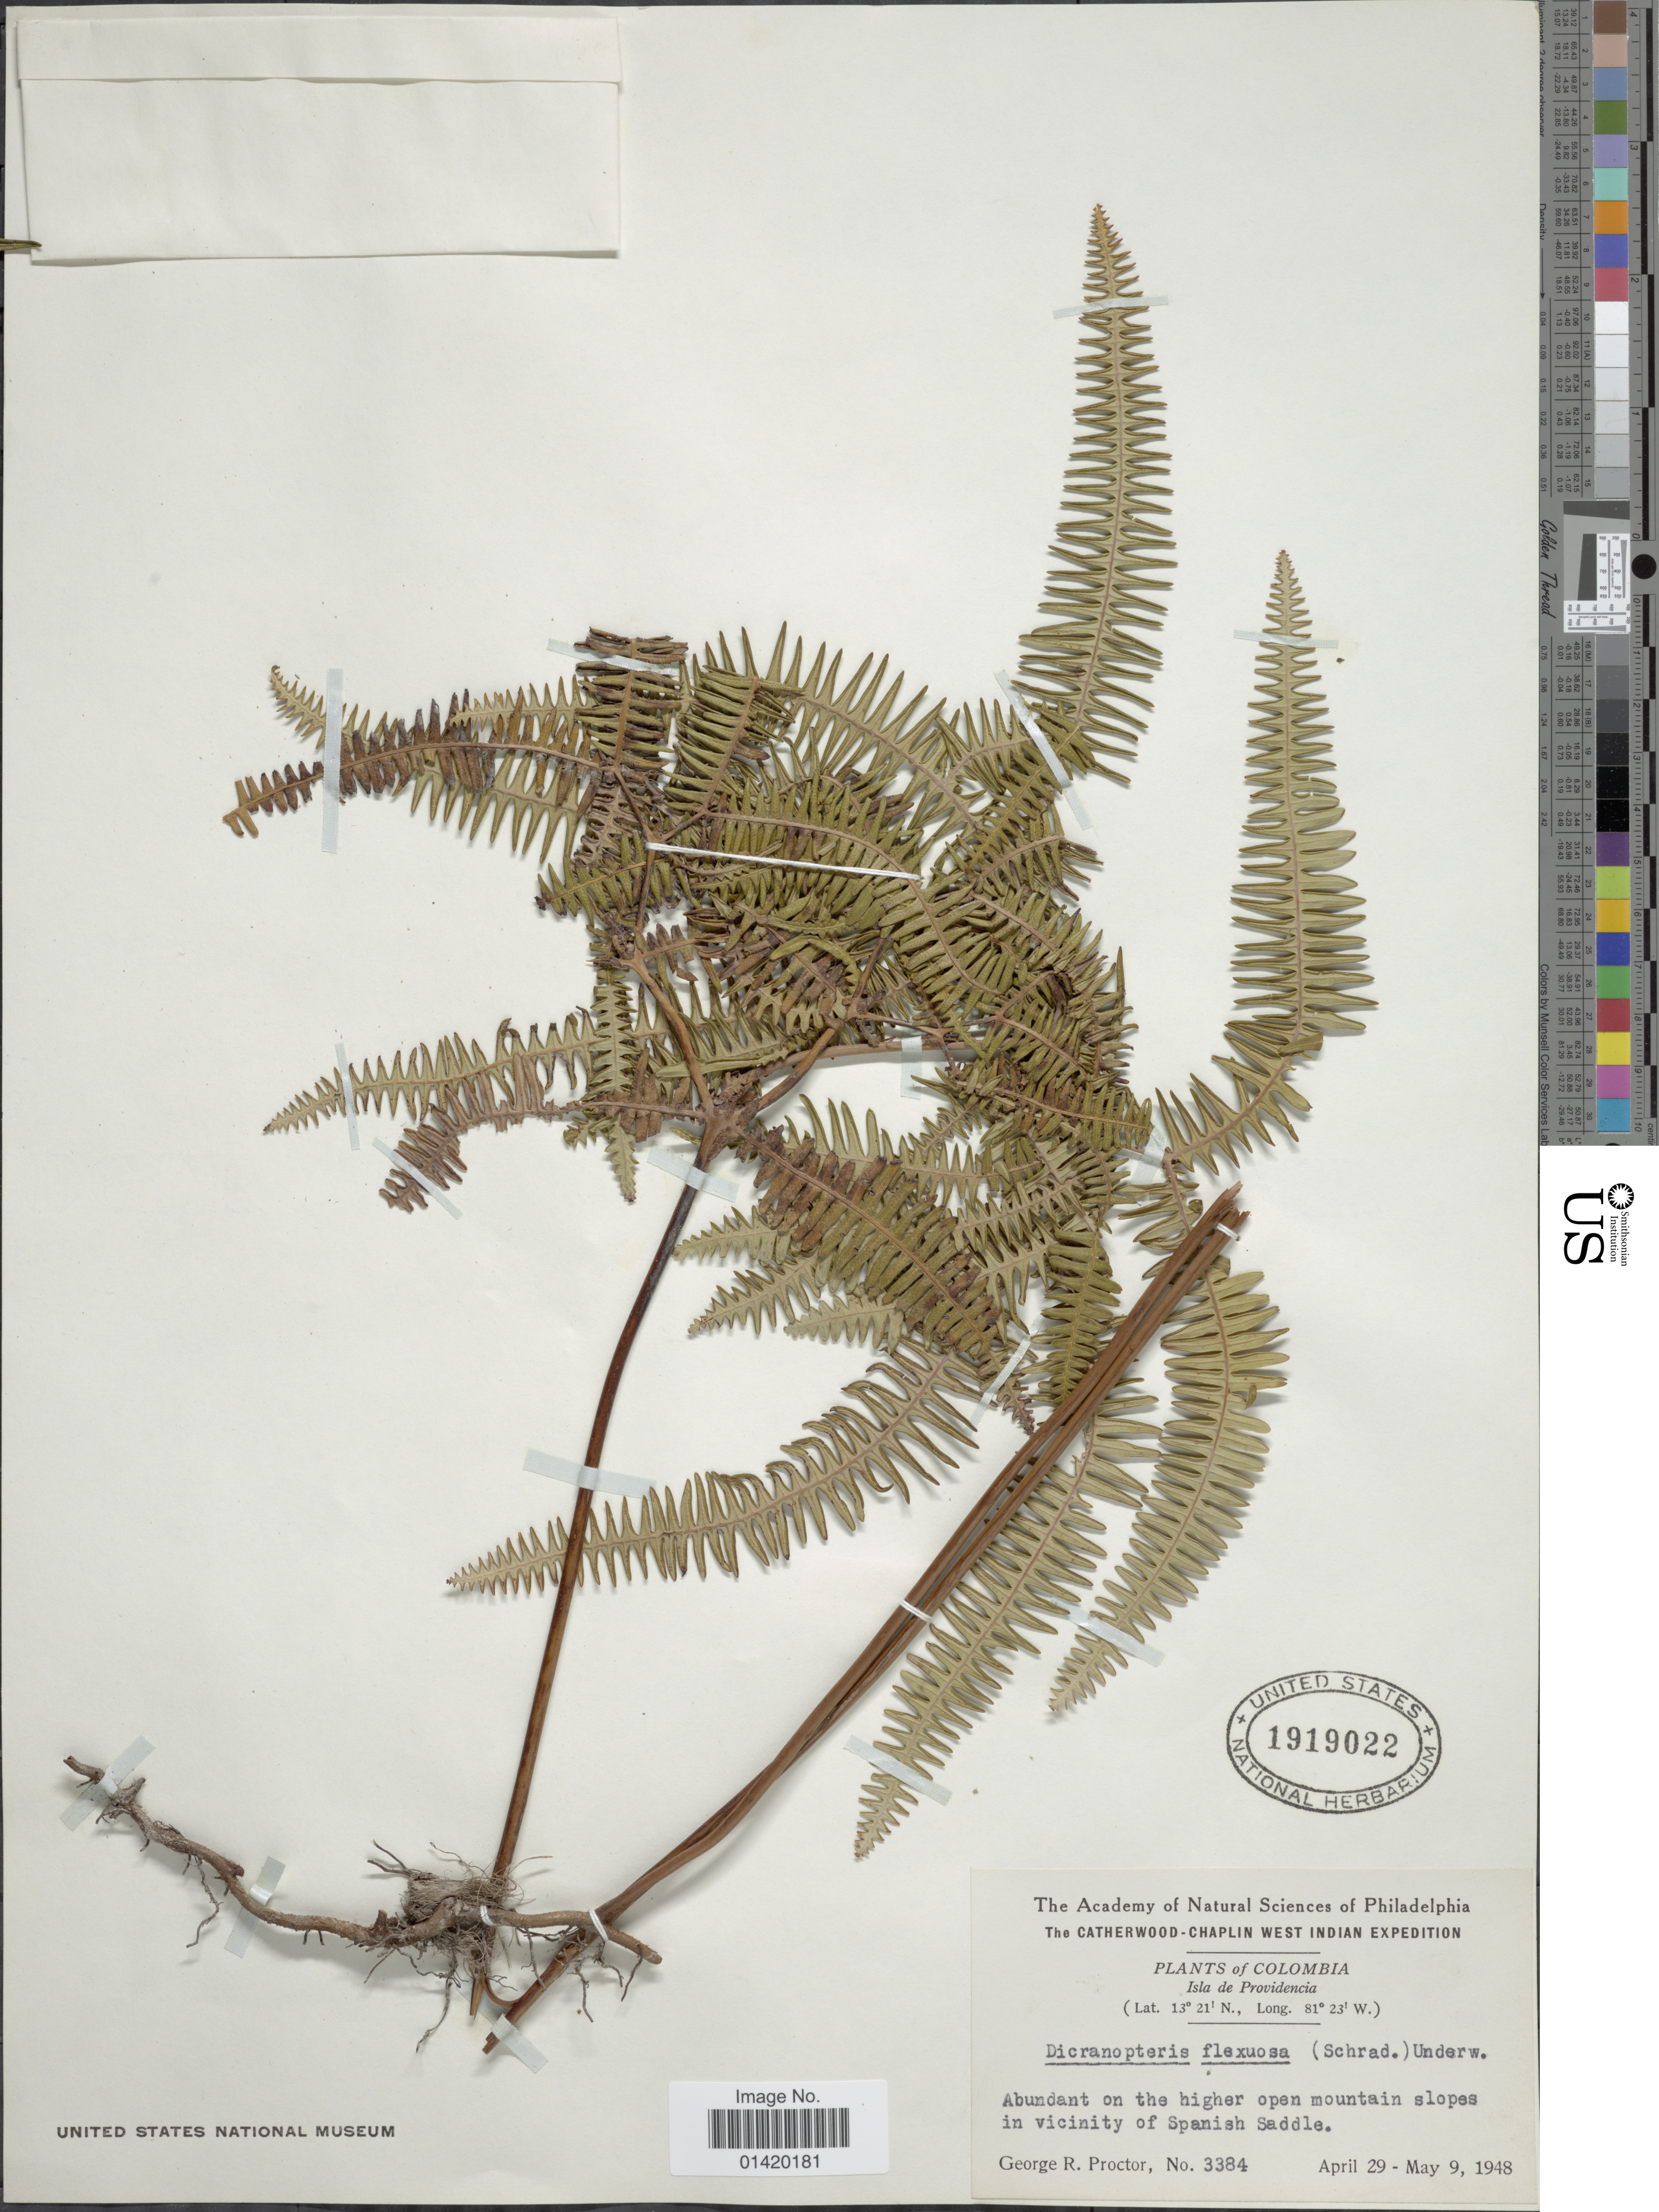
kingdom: Plantae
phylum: Tracheophyta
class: Polypodiopsida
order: Gleicheniales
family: Gleicheniaceae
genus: Dicranopteris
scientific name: Dicranopteris flexuosa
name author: (Schrad.) Underw.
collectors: G. R. Proctor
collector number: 3384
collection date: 1948-04-29/1948-05-09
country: Colombia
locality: Isla de Providencia, Abundant on the higher open mountain slopes in vicinity of Spanish Saddle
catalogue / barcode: US 1919022